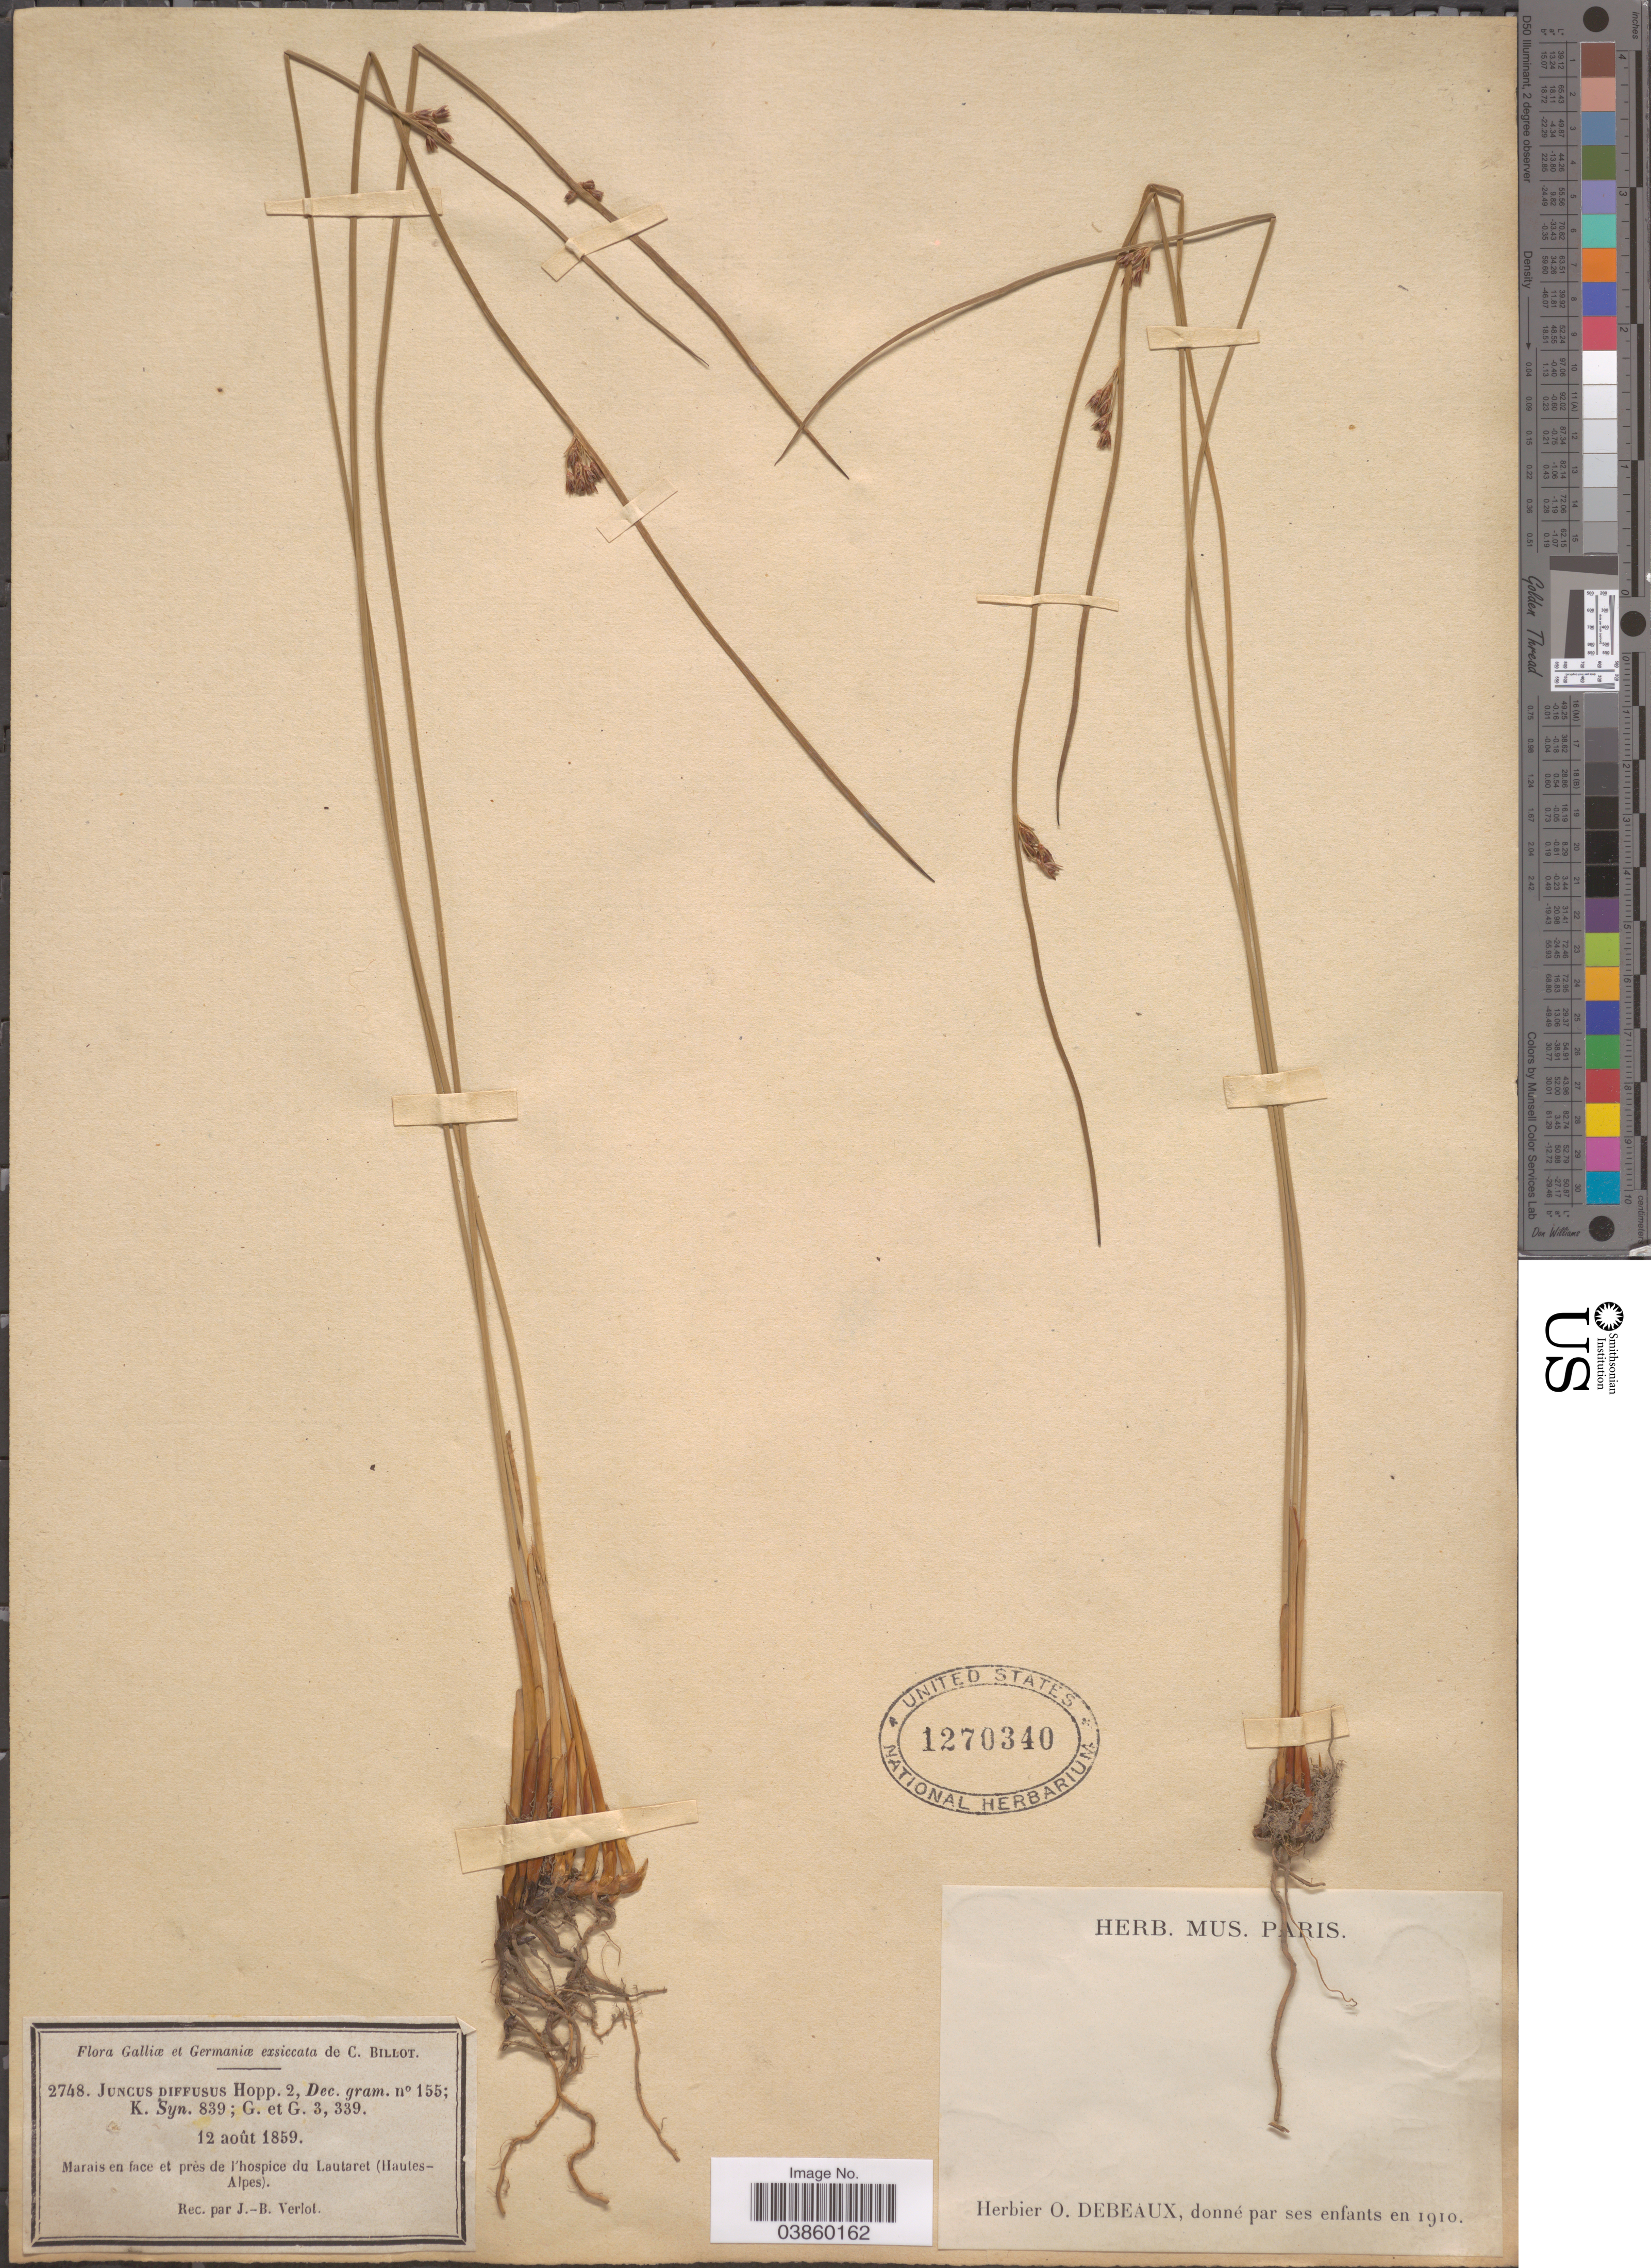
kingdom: Plantae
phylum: Tracheophyta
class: Liliopsida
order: Poales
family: Juncaceae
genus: Juncus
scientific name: Juncus diffusus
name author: Hoppe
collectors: J. B. Verlot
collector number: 2748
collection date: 1859-08-12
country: France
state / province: Provence-Alpes-Côte d'Azur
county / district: Hautes-Alpes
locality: Galliæ et Germaniæ. Marais en face et près de l'hospice du Lautaret (Hautes-Alpes).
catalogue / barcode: US 1270340